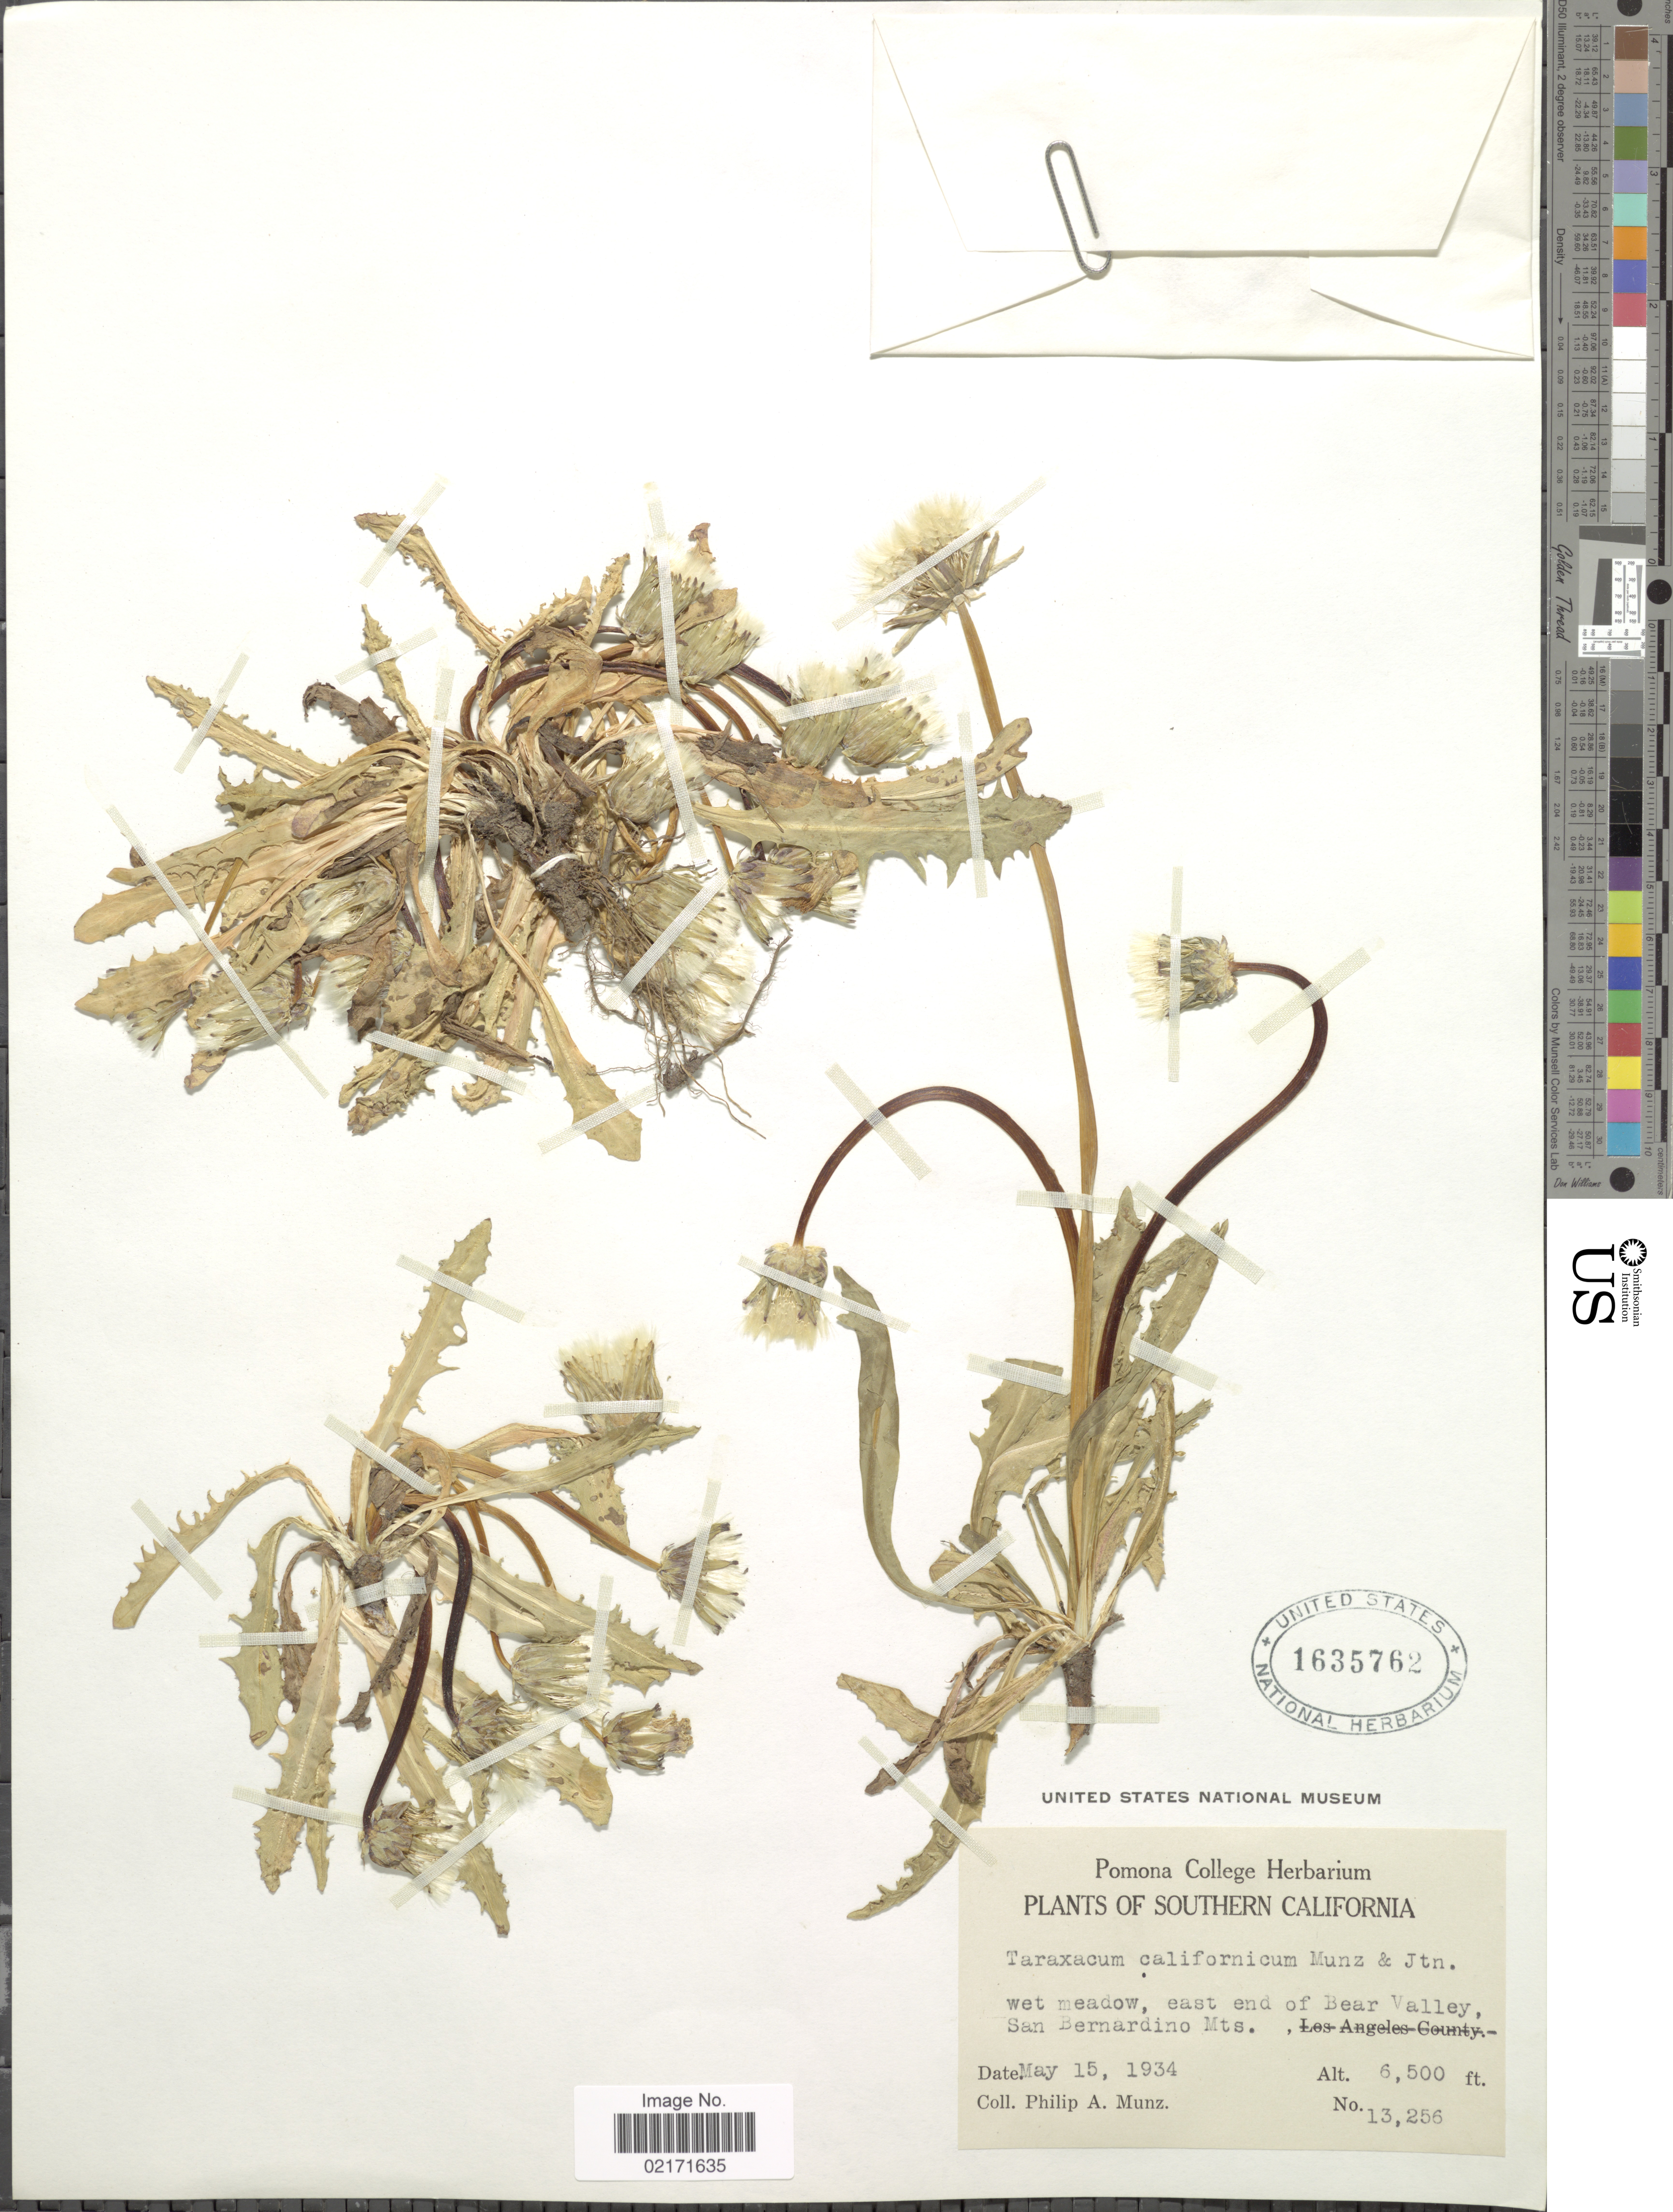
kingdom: Plantae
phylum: Tracheophyta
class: Magnoliopsida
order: Asterales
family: Asteraceae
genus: Taraxacum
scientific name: Taraxacum californicum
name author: Munz & I.M. Johnst.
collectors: P. A. Munz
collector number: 13256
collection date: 1934-05-15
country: United States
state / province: California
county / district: San Bernardino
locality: Southern California. Wet meadow, east end of Bear Valley, San Bernardino Mts.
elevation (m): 1981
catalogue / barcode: US 1635762